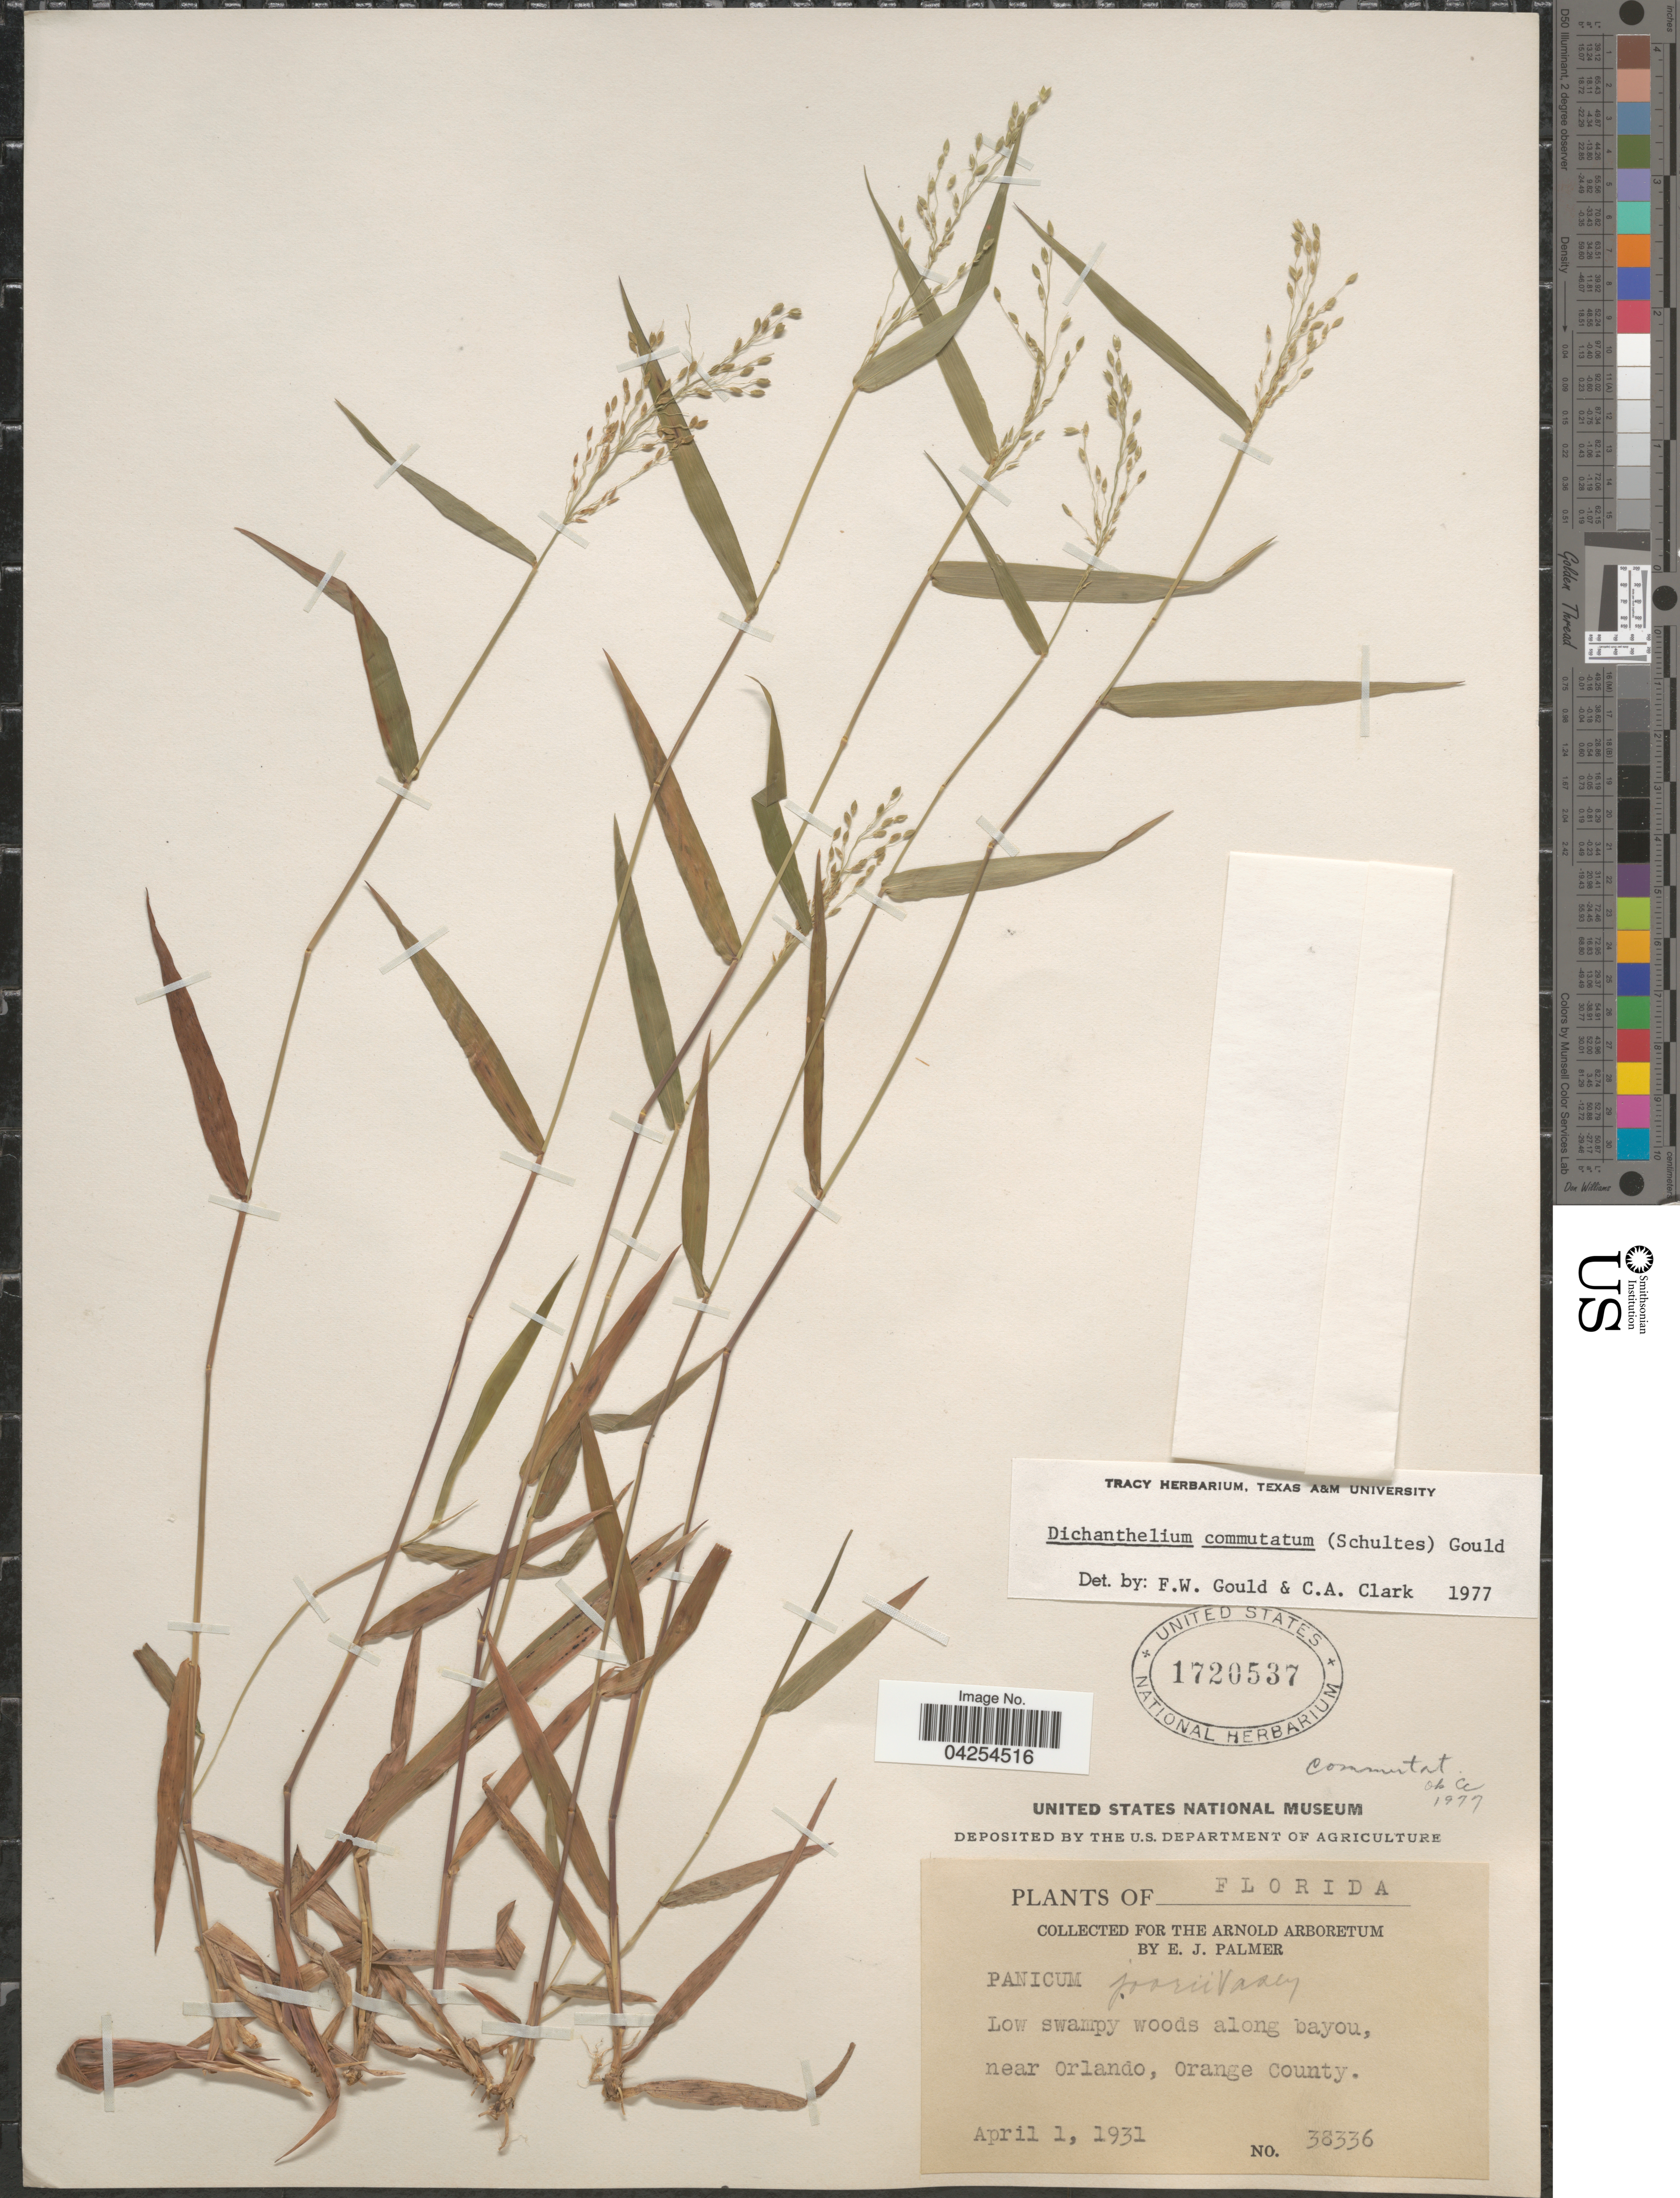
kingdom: Plantae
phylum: Tracheophyta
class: Liliopsida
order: Poales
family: Poaceae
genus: Dichanthelium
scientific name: Dichanthelium commutatum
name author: (Schult.) Gould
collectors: E. J. Palmer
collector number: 38336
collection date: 1931-04-01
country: United States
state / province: Florida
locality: Low swampy woods along bayou, near Orlando, Orange County.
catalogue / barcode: US 1720537